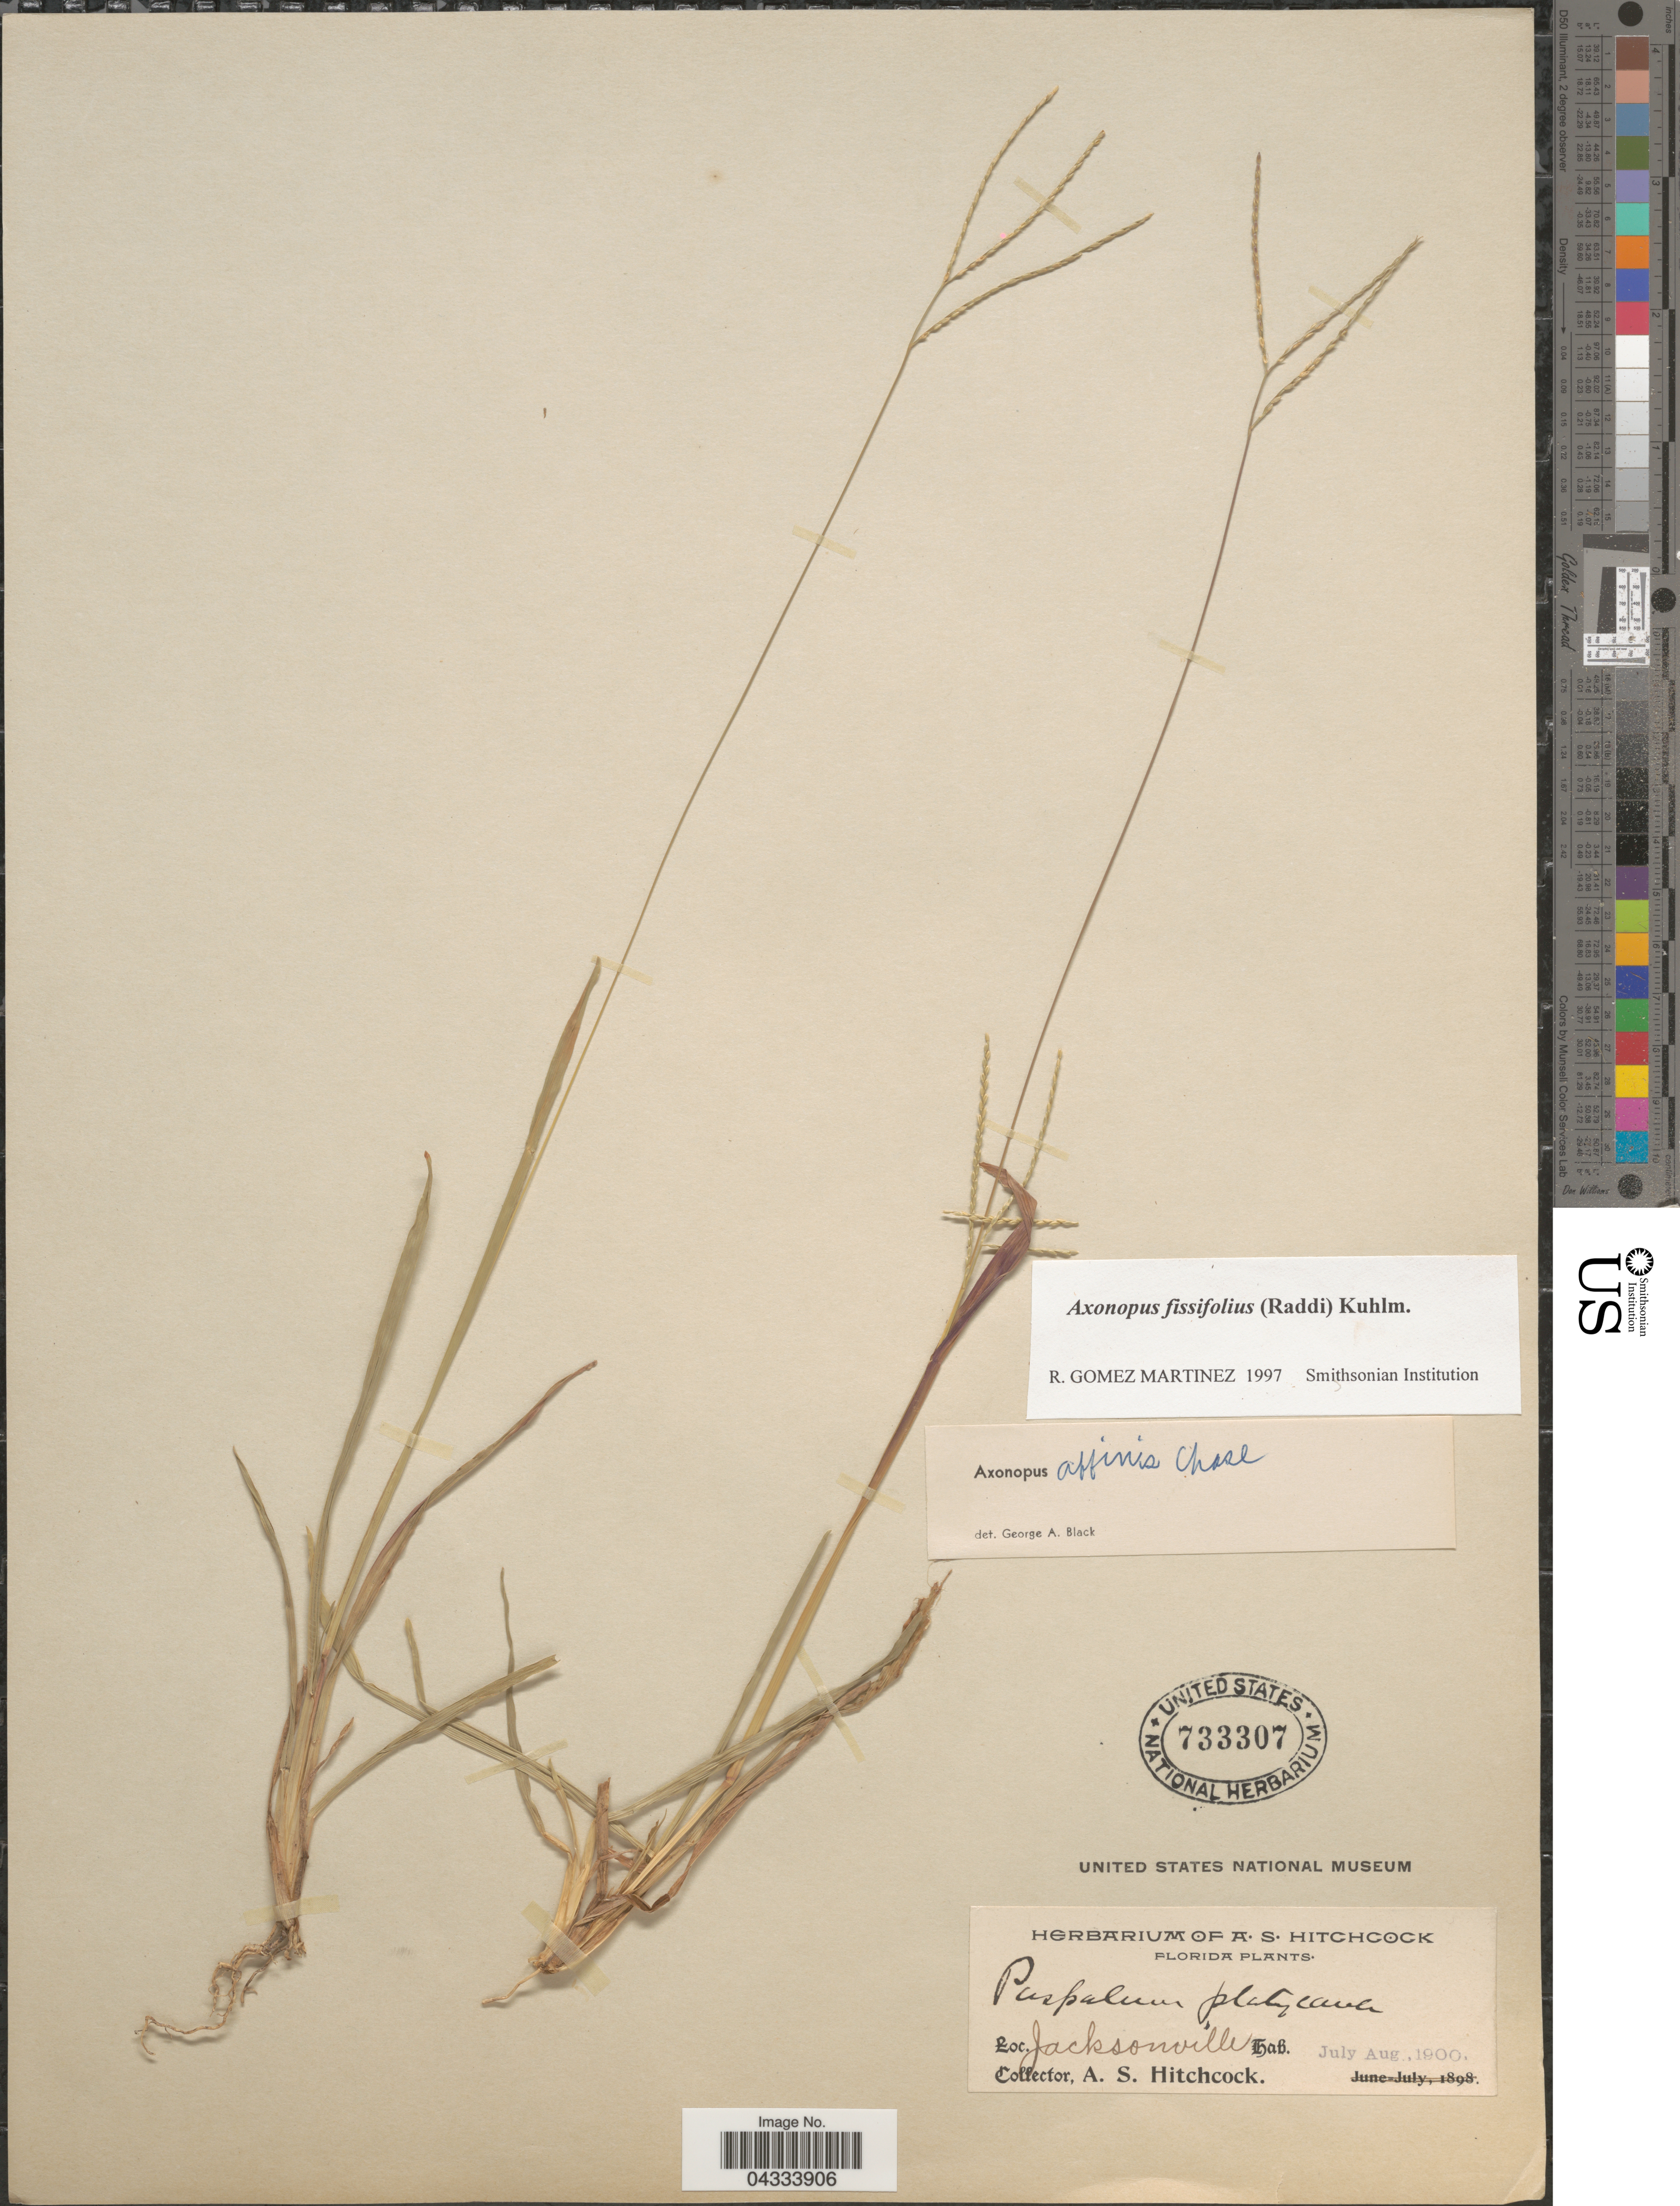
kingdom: Plantae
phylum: Tracheophyta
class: Liliopsida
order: Poales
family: Poaceae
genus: Axonopus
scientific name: Axonopus fissifolius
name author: (Raddi) Kuhlm.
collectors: A. S. Hitchcock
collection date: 1900-07/1900-08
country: United States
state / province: Florida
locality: Jacksonville.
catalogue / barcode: US 733307